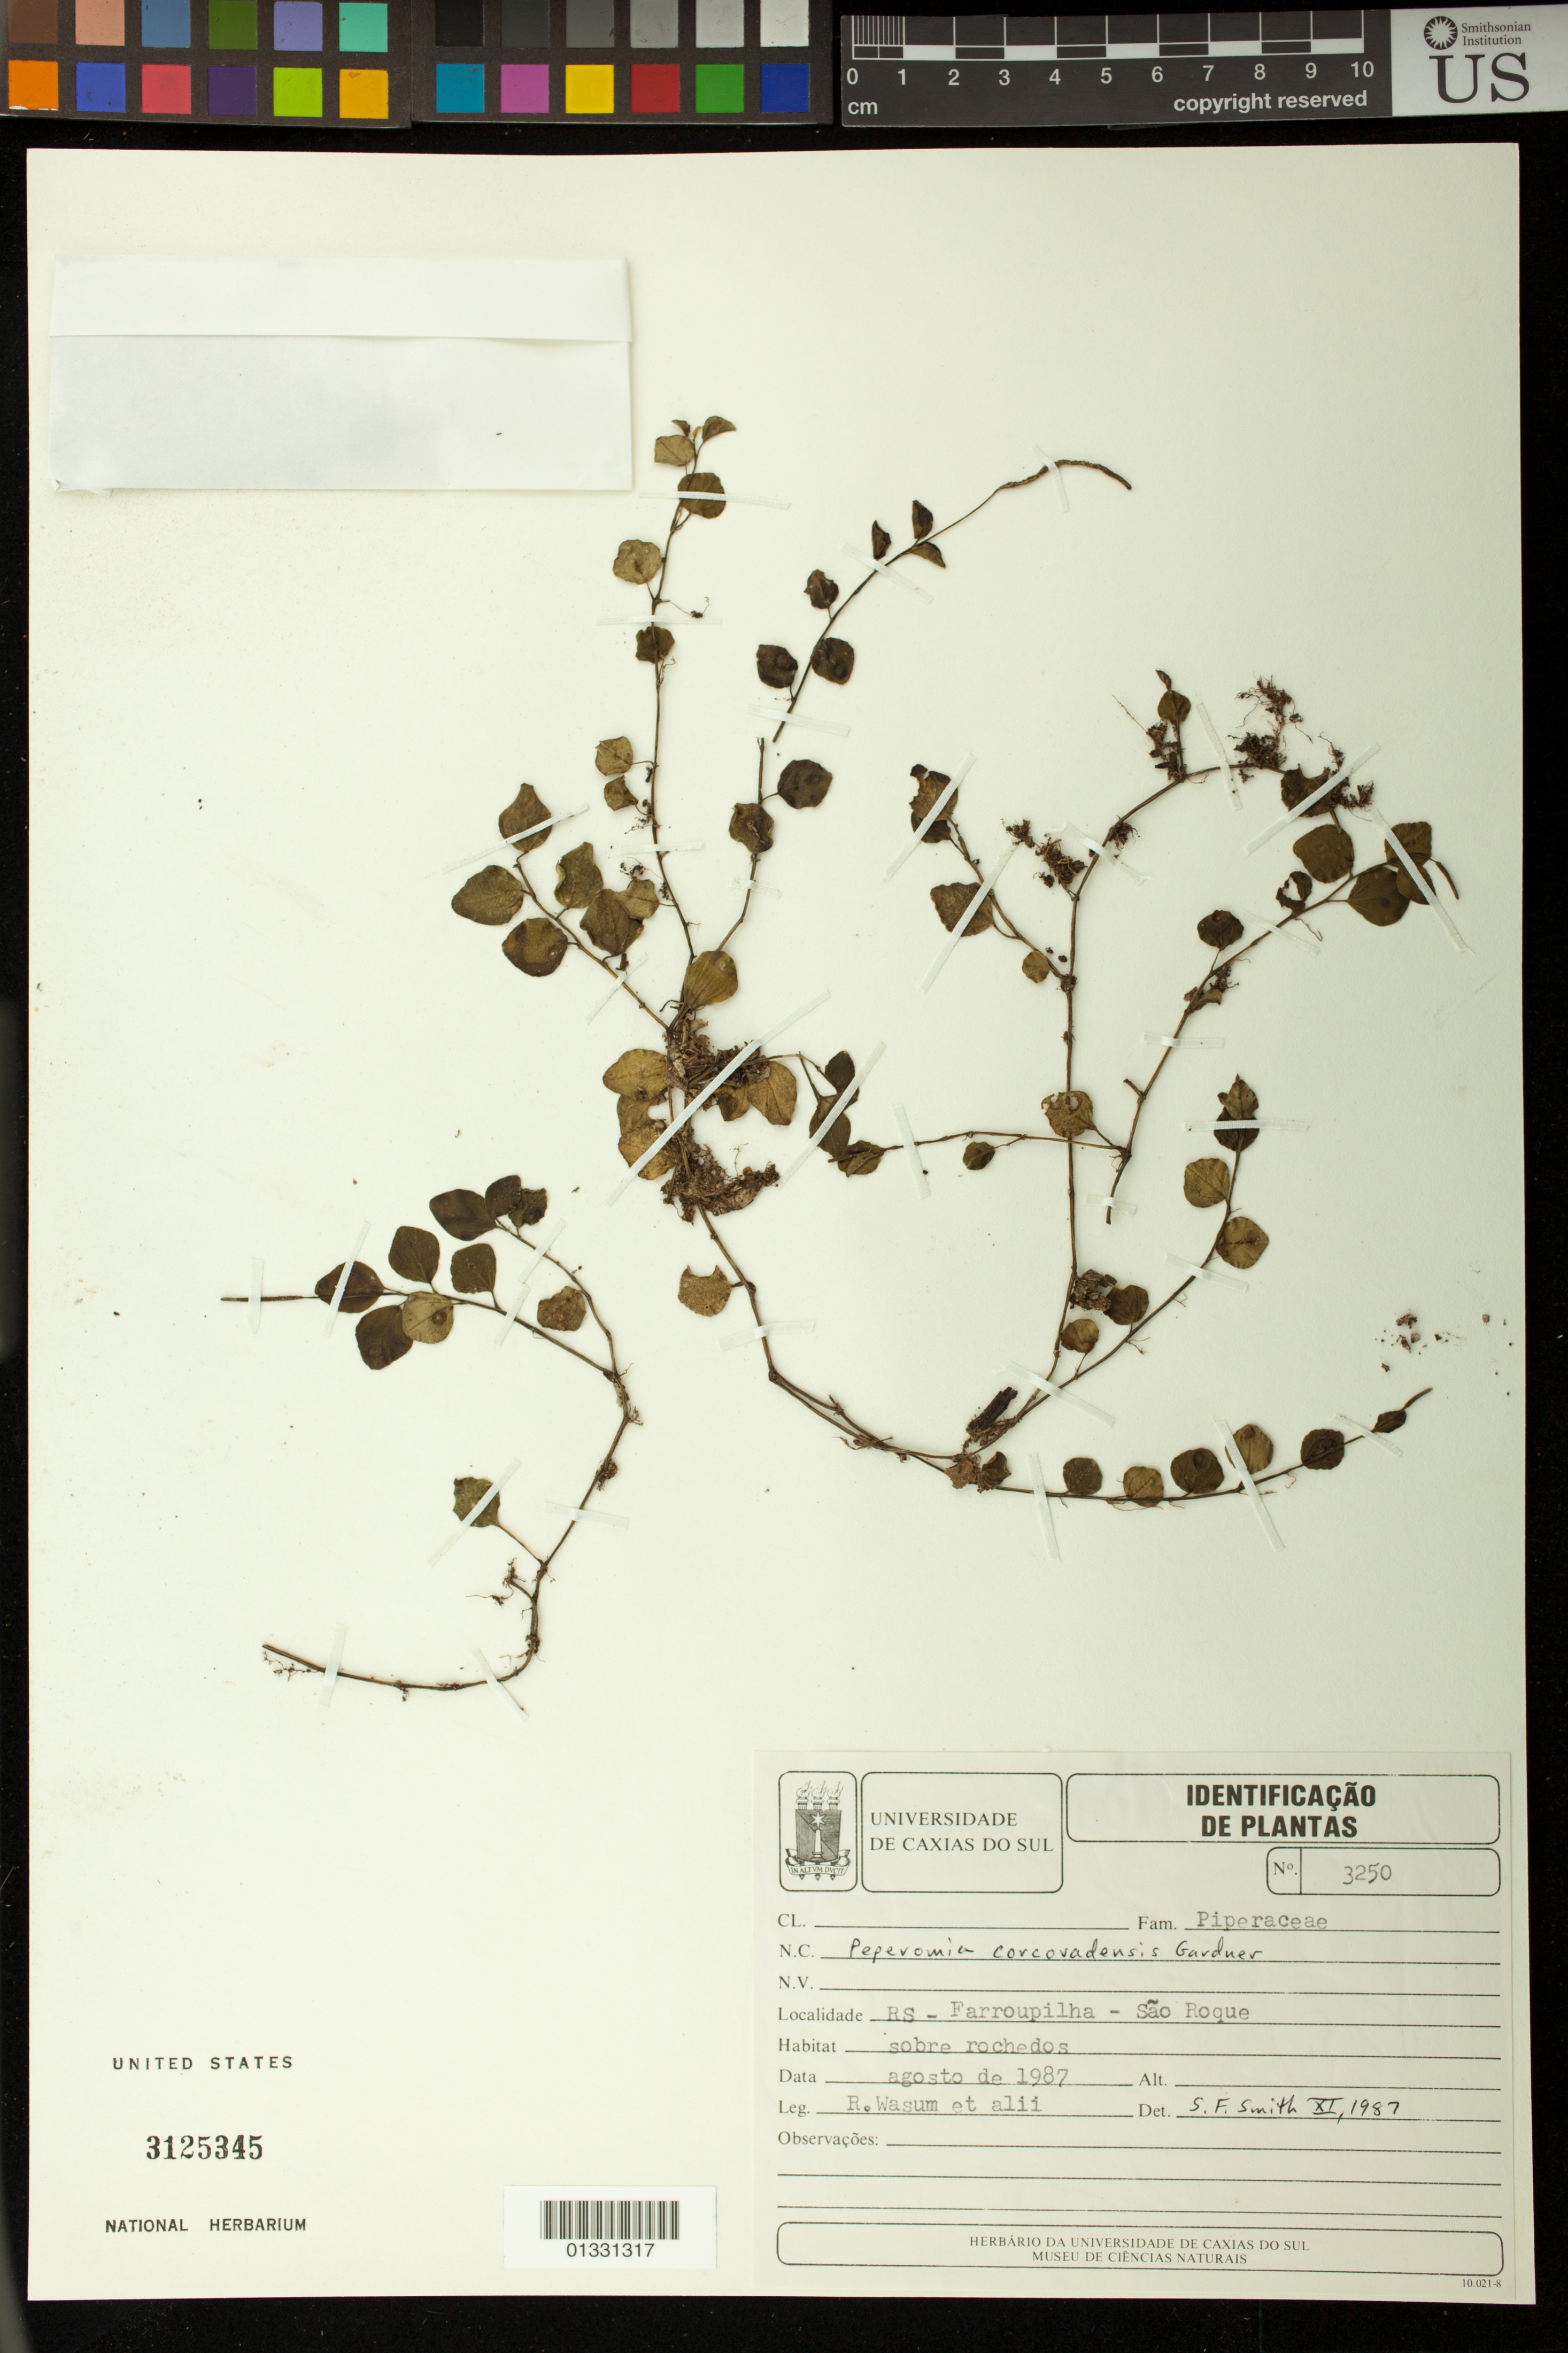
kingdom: Plantae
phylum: Tracheophyta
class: Magnoliopsida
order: Piperales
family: Piperaceae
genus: Peperomia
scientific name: Peperomia corcovadensis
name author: Gardner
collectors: R. Wasum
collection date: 1987-08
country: Brazil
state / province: Rio Grande do Sul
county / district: Farroupilha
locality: São Roque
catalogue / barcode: US 3125345